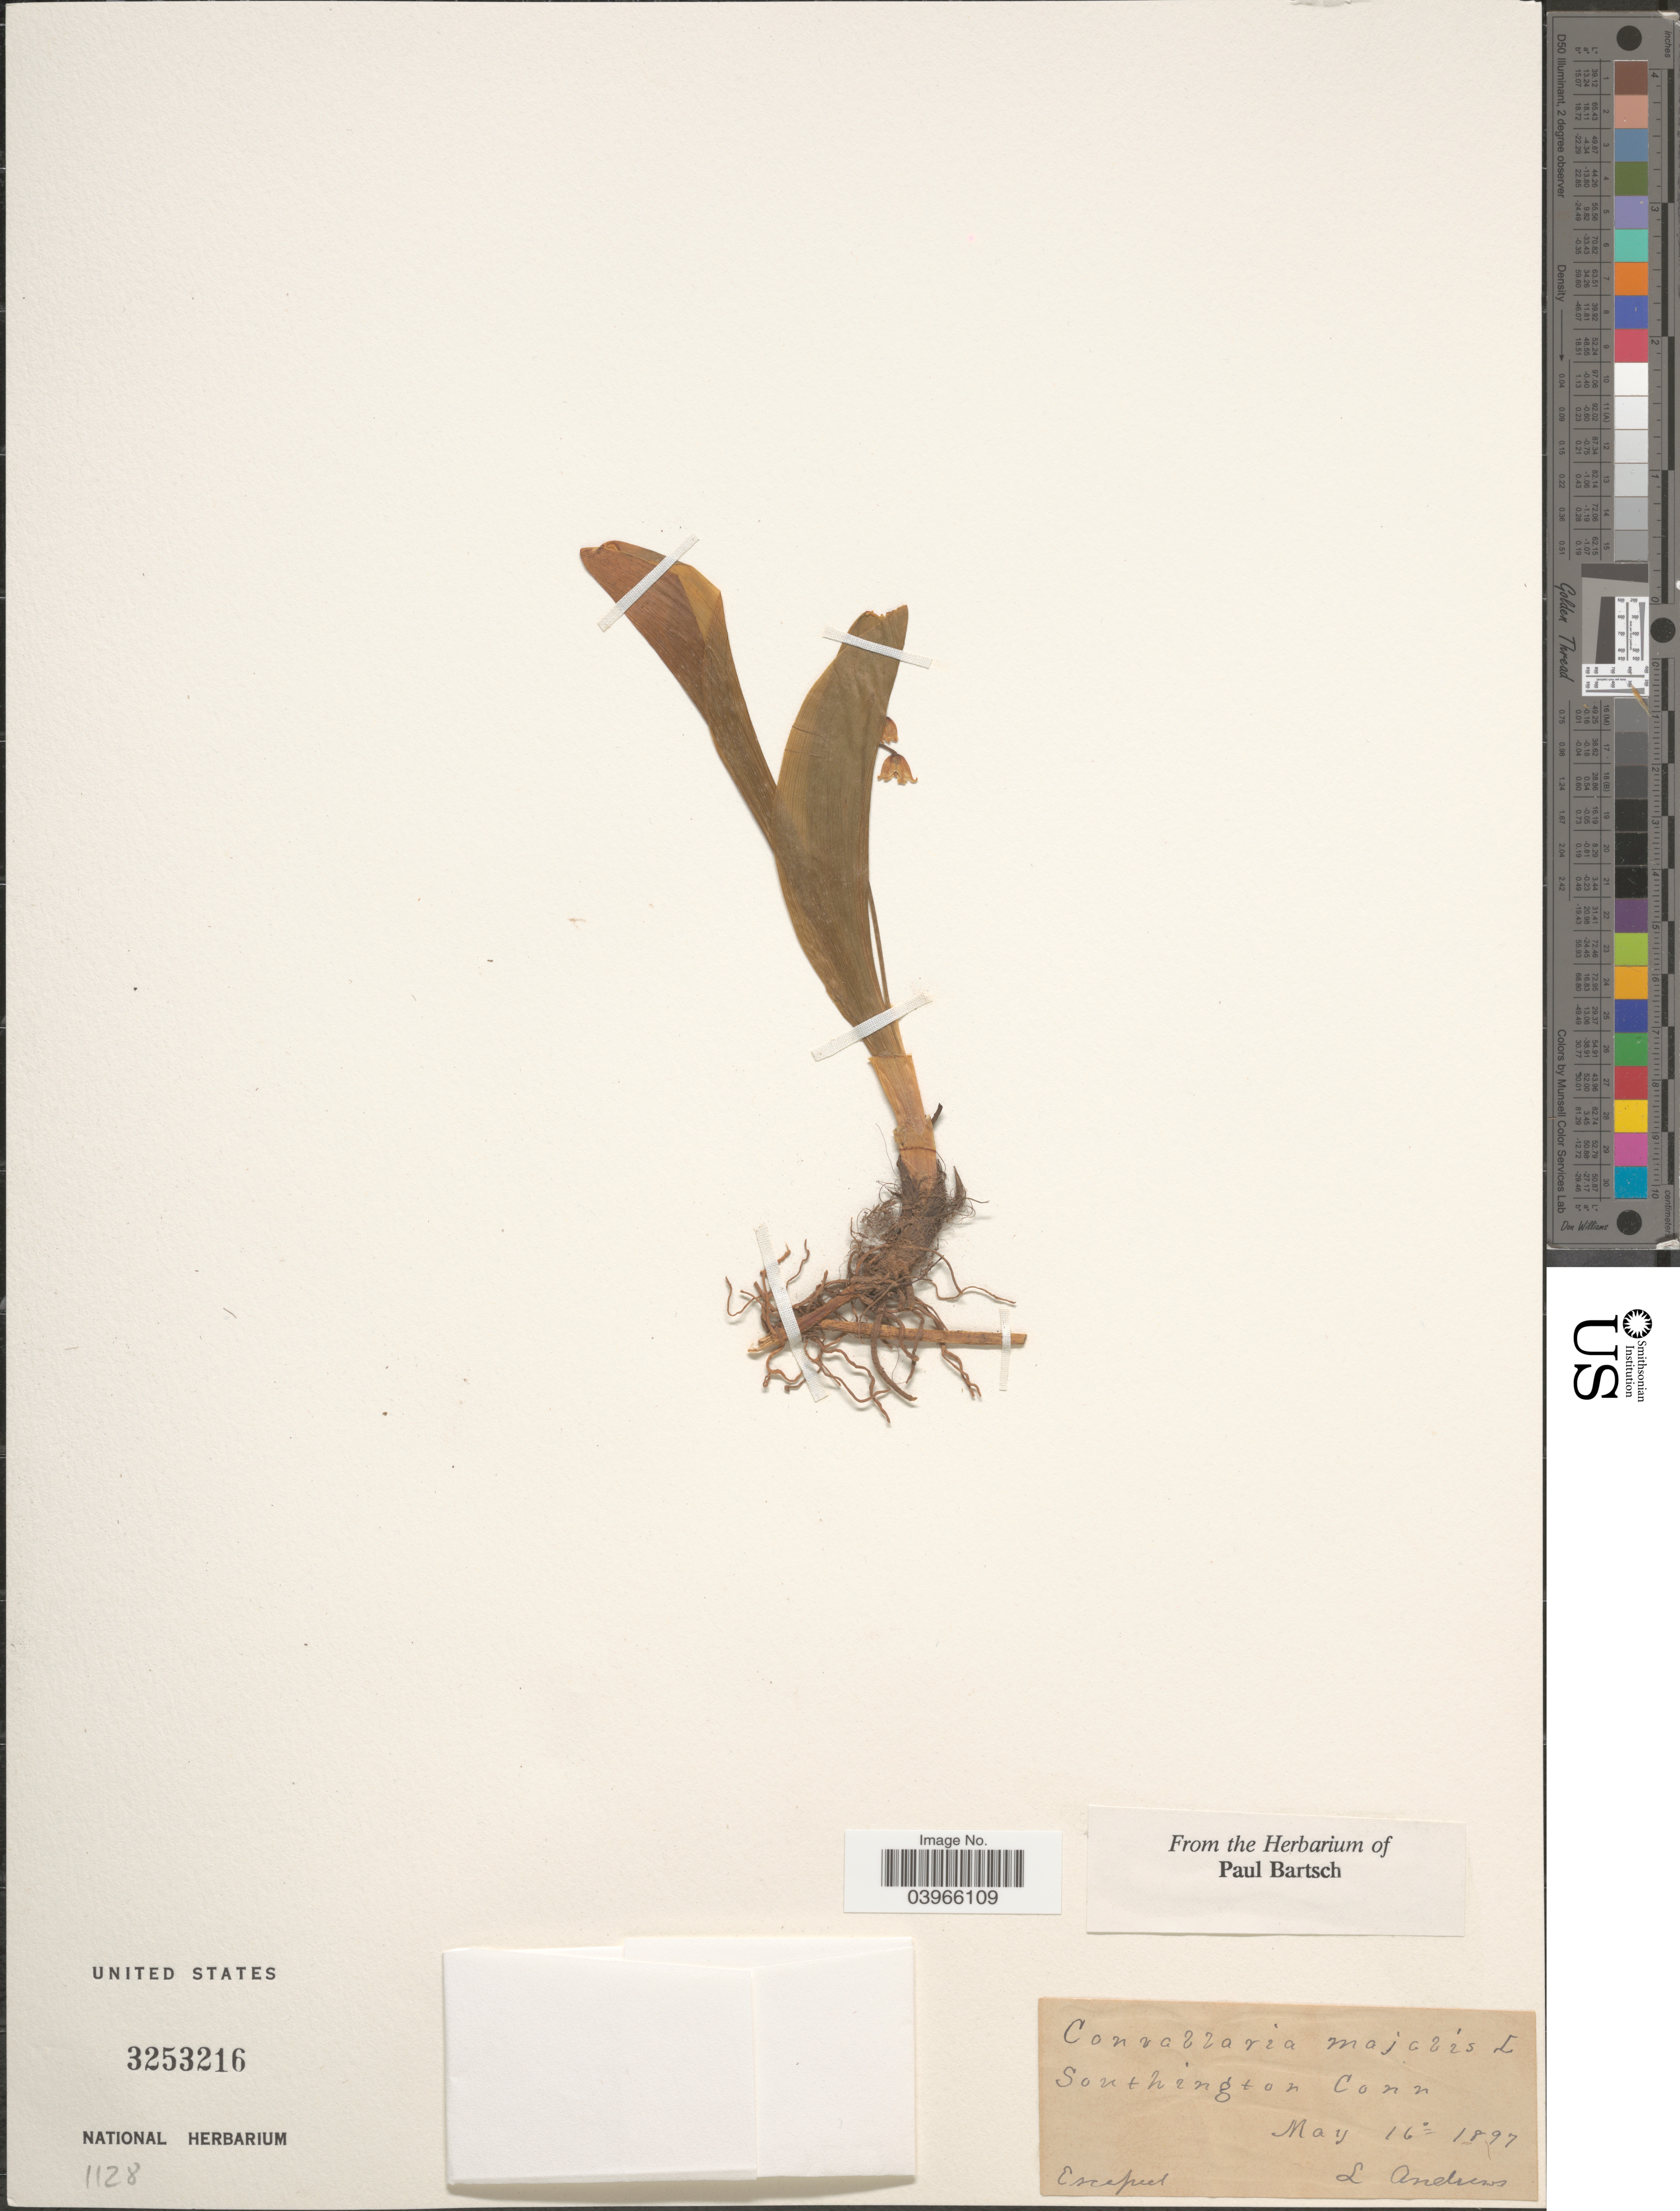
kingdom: Plantae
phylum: Tracheophyta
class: Liliopsida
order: Asparagales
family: Asparagaceae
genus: Convallaria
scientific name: Convallaria majalis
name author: L.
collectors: L. Andrews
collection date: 1897-05-16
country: United States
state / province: Connecticut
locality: Southington.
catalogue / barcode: US 3253216